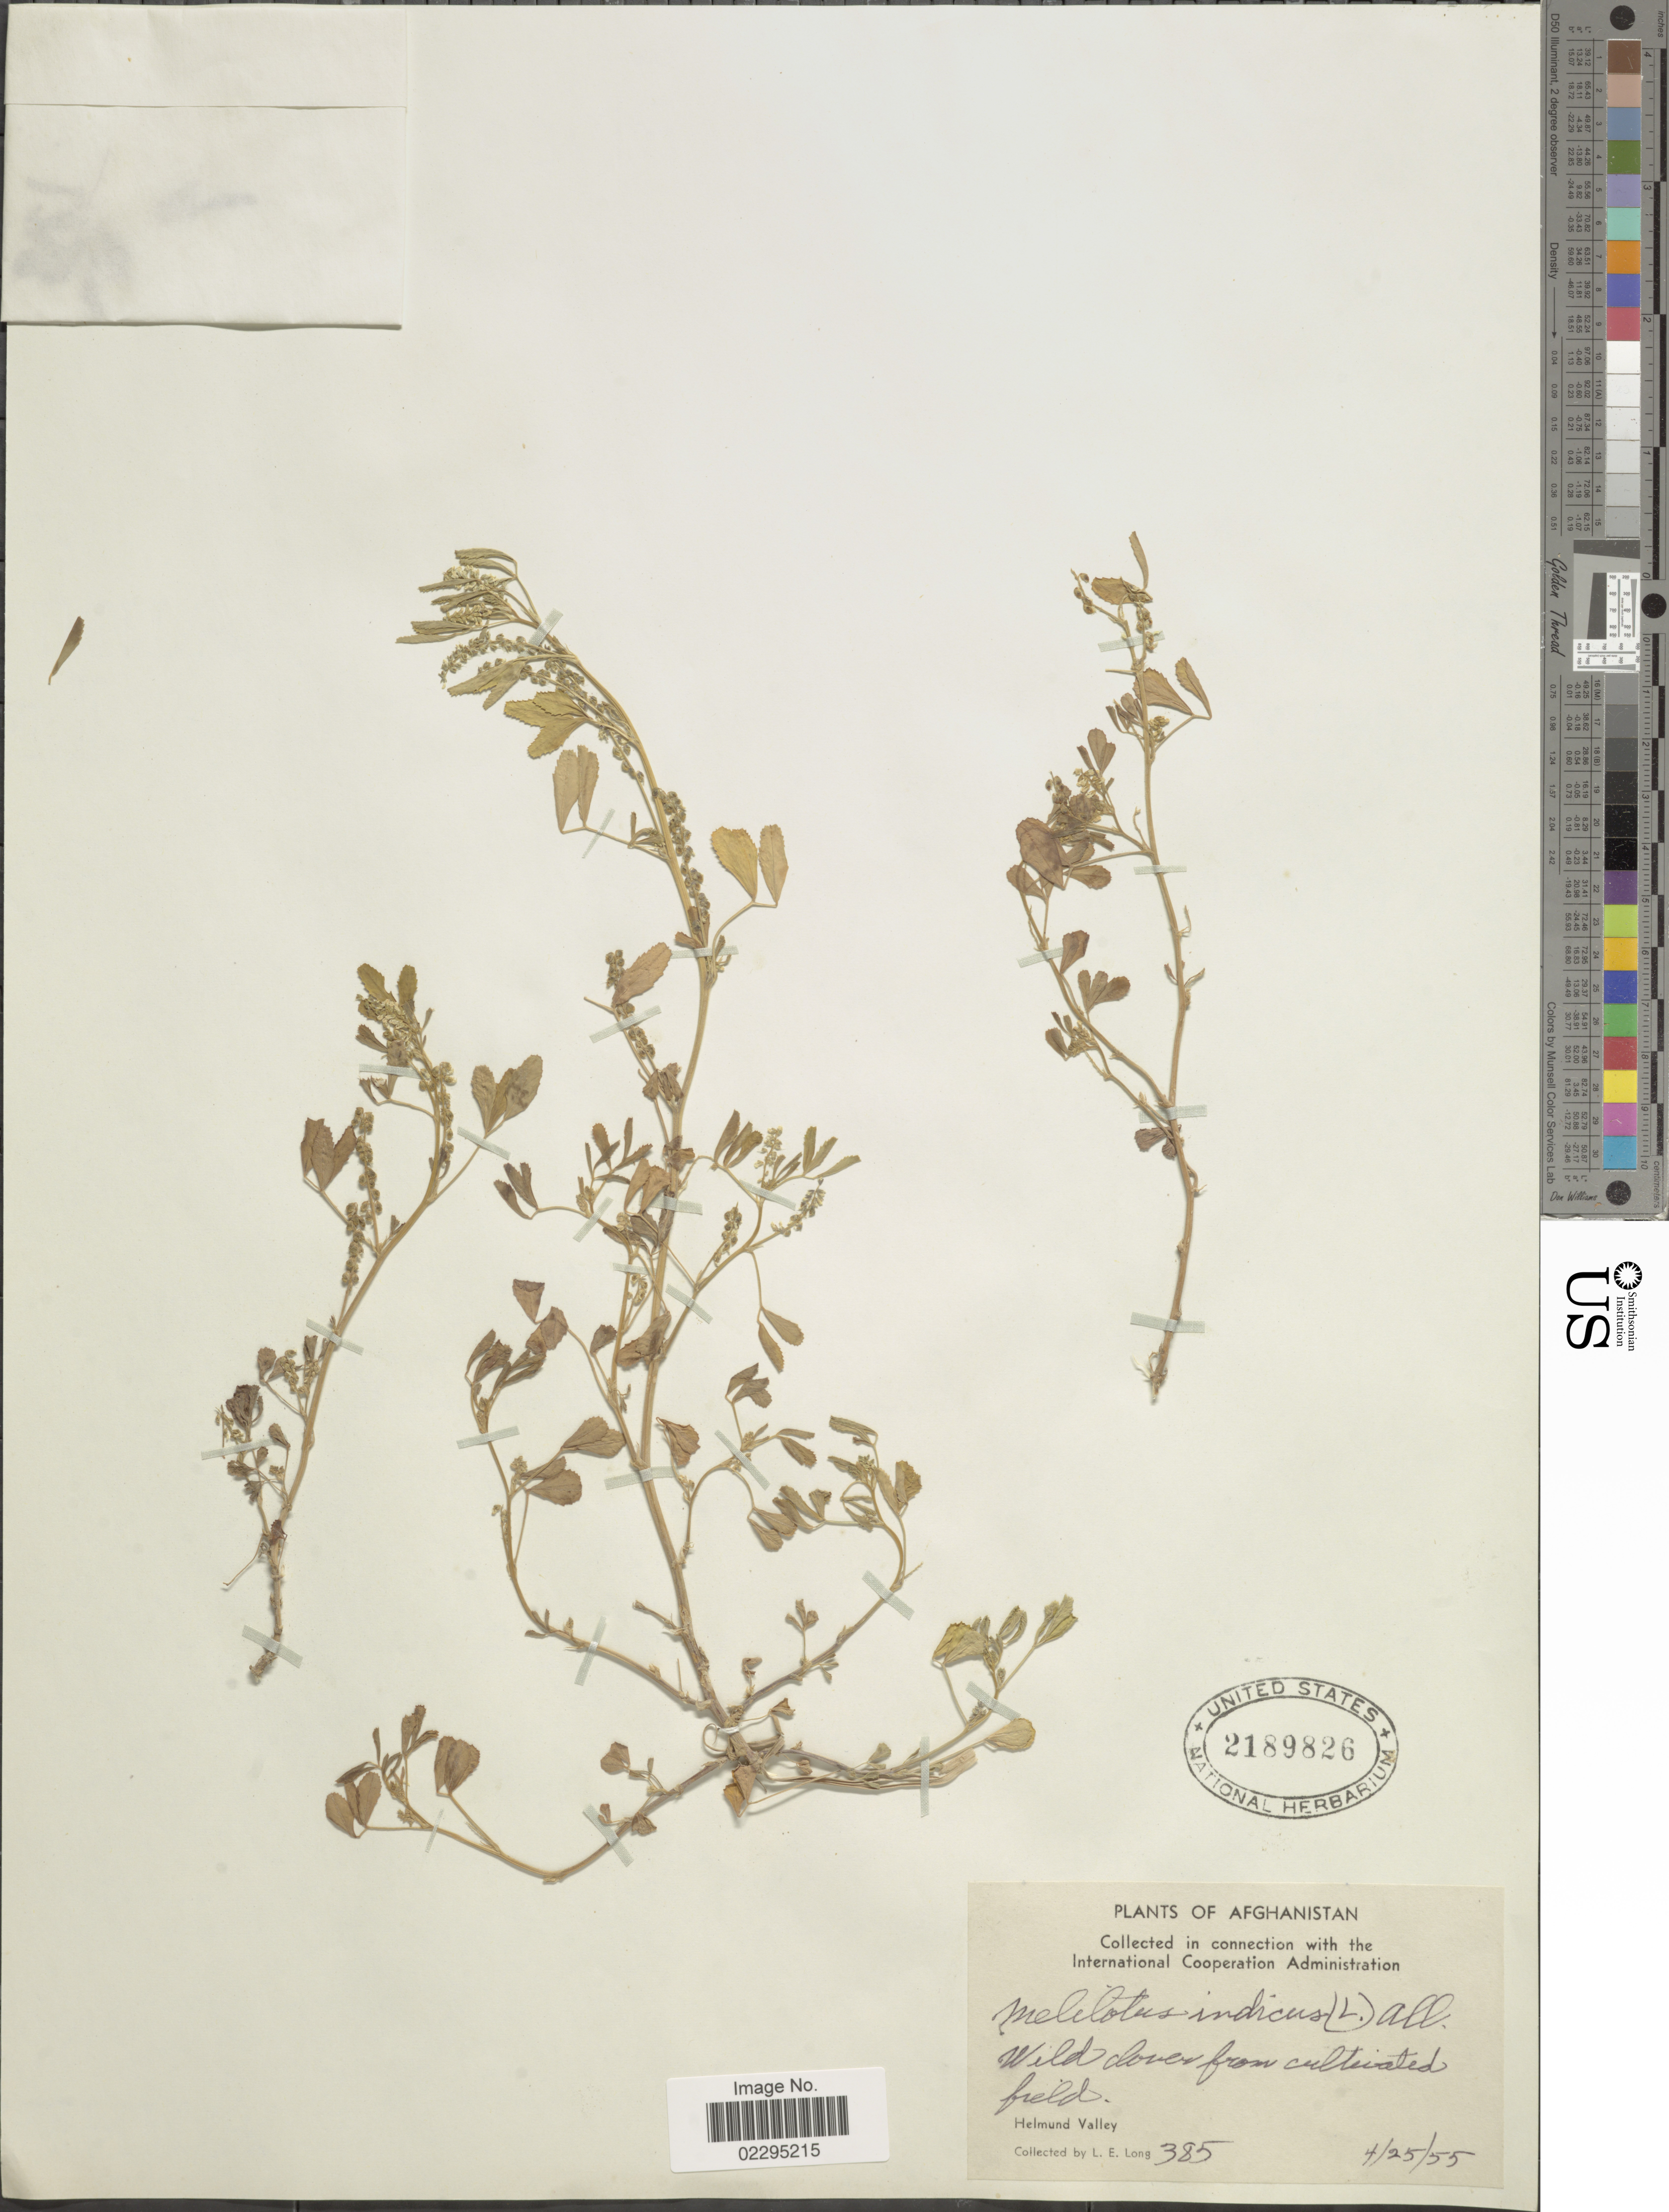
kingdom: Plantae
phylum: Tracheophyta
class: Magnoliopsida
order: Fabales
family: Fabaceae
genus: Melilotus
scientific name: Melilotus indicus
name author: (L.) All.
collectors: L. E. Long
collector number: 385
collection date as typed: Transcribed d/m/y: 25/4/55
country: Afghanistan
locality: Helmund Valley.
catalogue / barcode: US 2189826